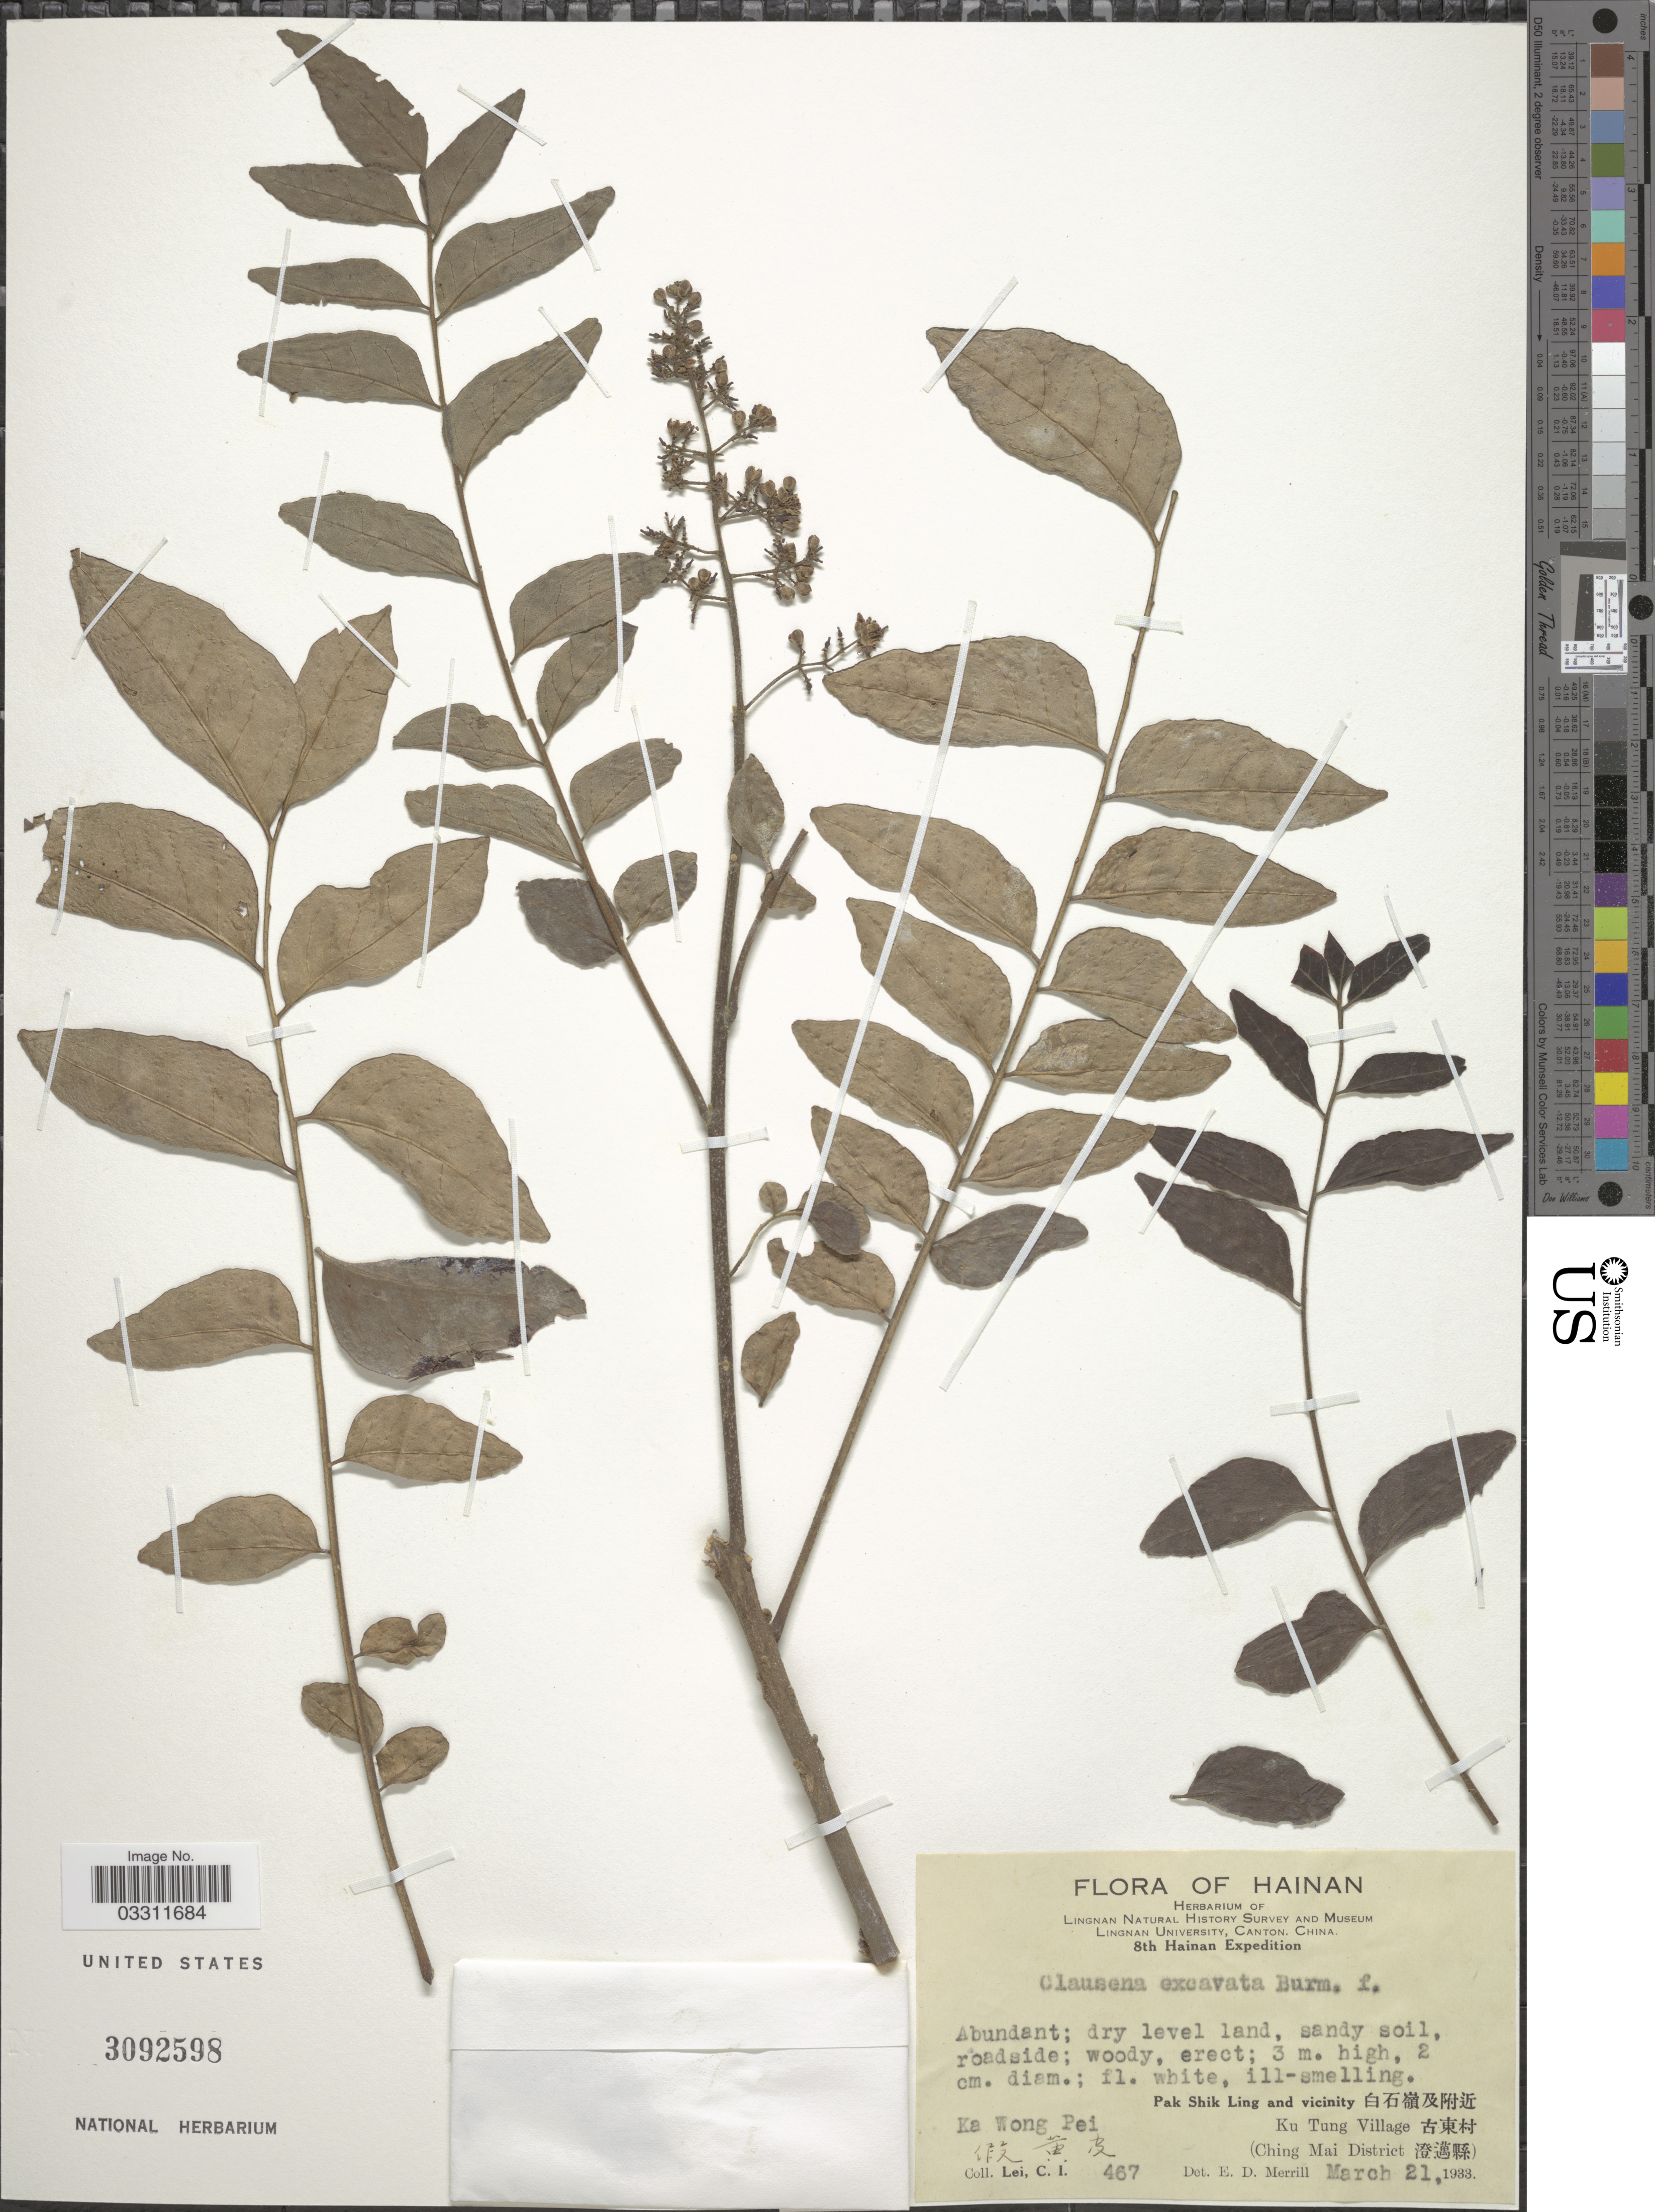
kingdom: Plantae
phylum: Tracheophyta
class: Magnoliopsida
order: Sapindales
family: Rutaceae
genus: Clausena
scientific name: Clausena excavata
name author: Burm. f.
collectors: C. I. Lei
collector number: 467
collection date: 1933-03-21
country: China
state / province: Hainan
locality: Pak Shik Ling and vicinity X. Ku Tung Village X. (Ching Mai District X). Ka Wong Pei X.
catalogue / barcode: US 3092598